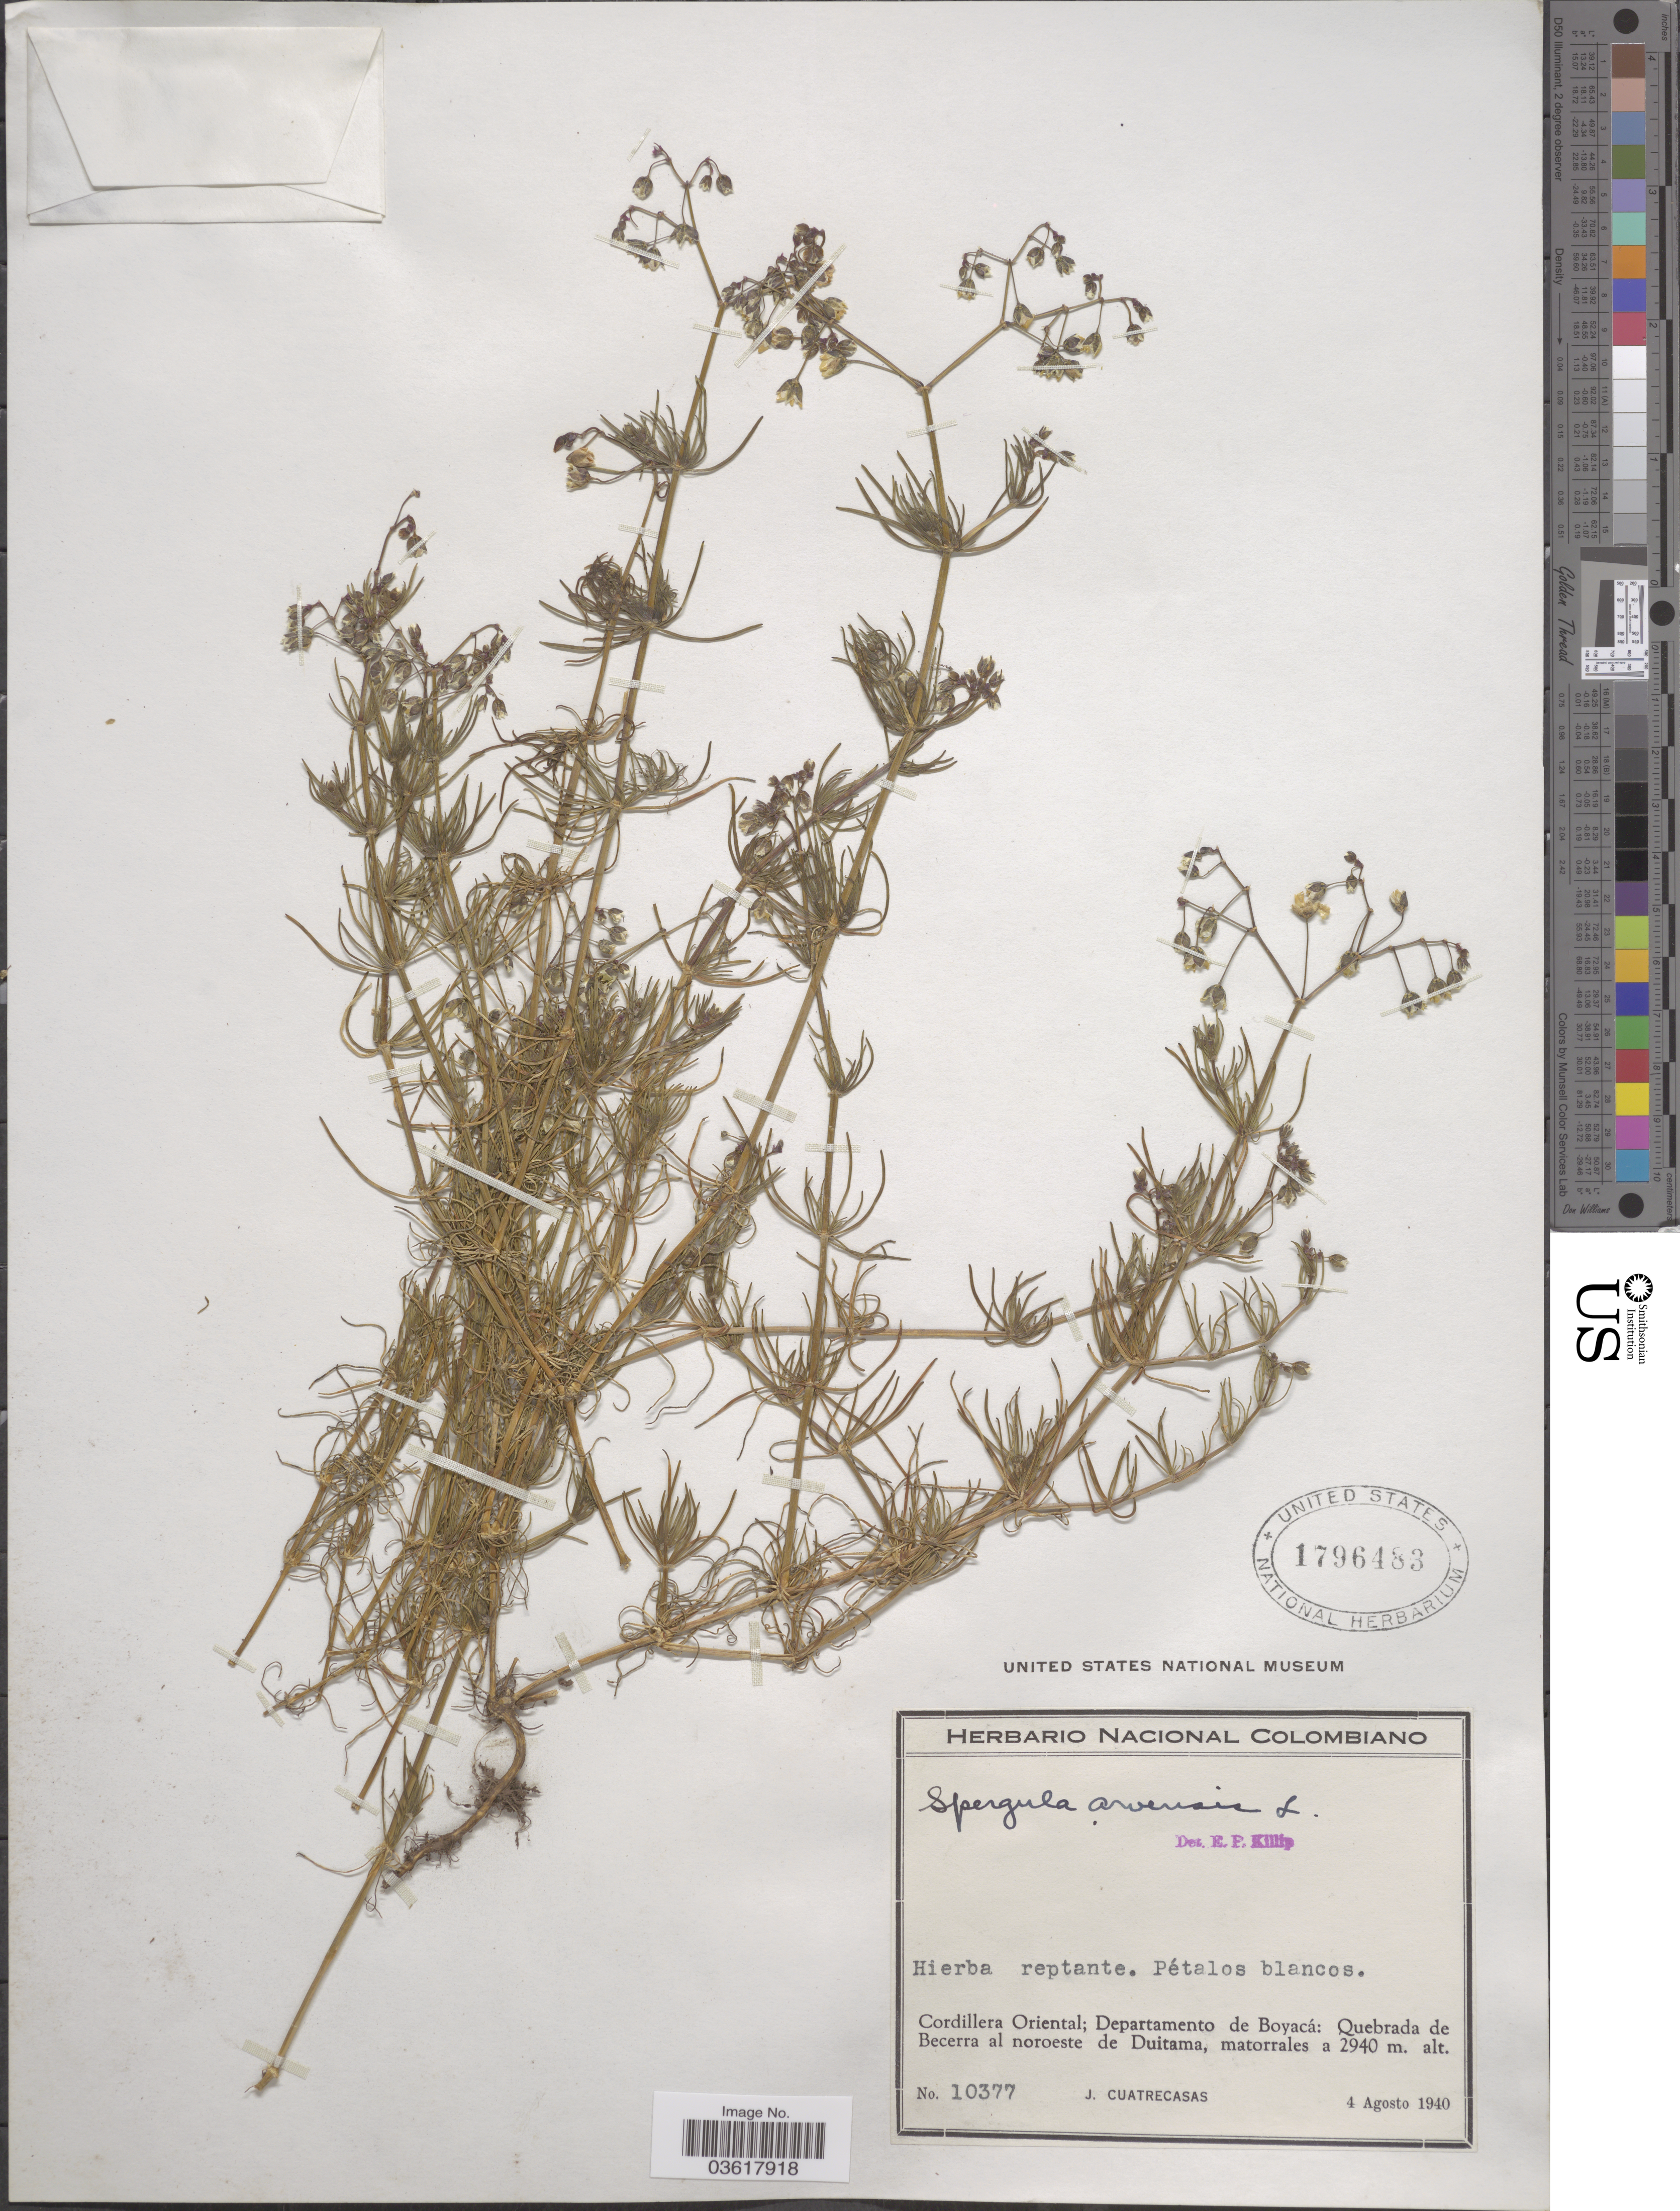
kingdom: Plantae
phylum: Tracheophyta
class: Magnoliopsida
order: Caryophyllales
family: Caryophyllaceae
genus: Spergula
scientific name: Spergula arvensis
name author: L.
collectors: J. Cuatrecasas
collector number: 10377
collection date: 1940-08-04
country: Colombia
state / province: Boyacá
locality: Cordillera Oriental; Departamento de Boyacá: Quebrada de Becerra al noroeste de Duitama.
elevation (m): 2940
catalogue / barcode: US 1796483